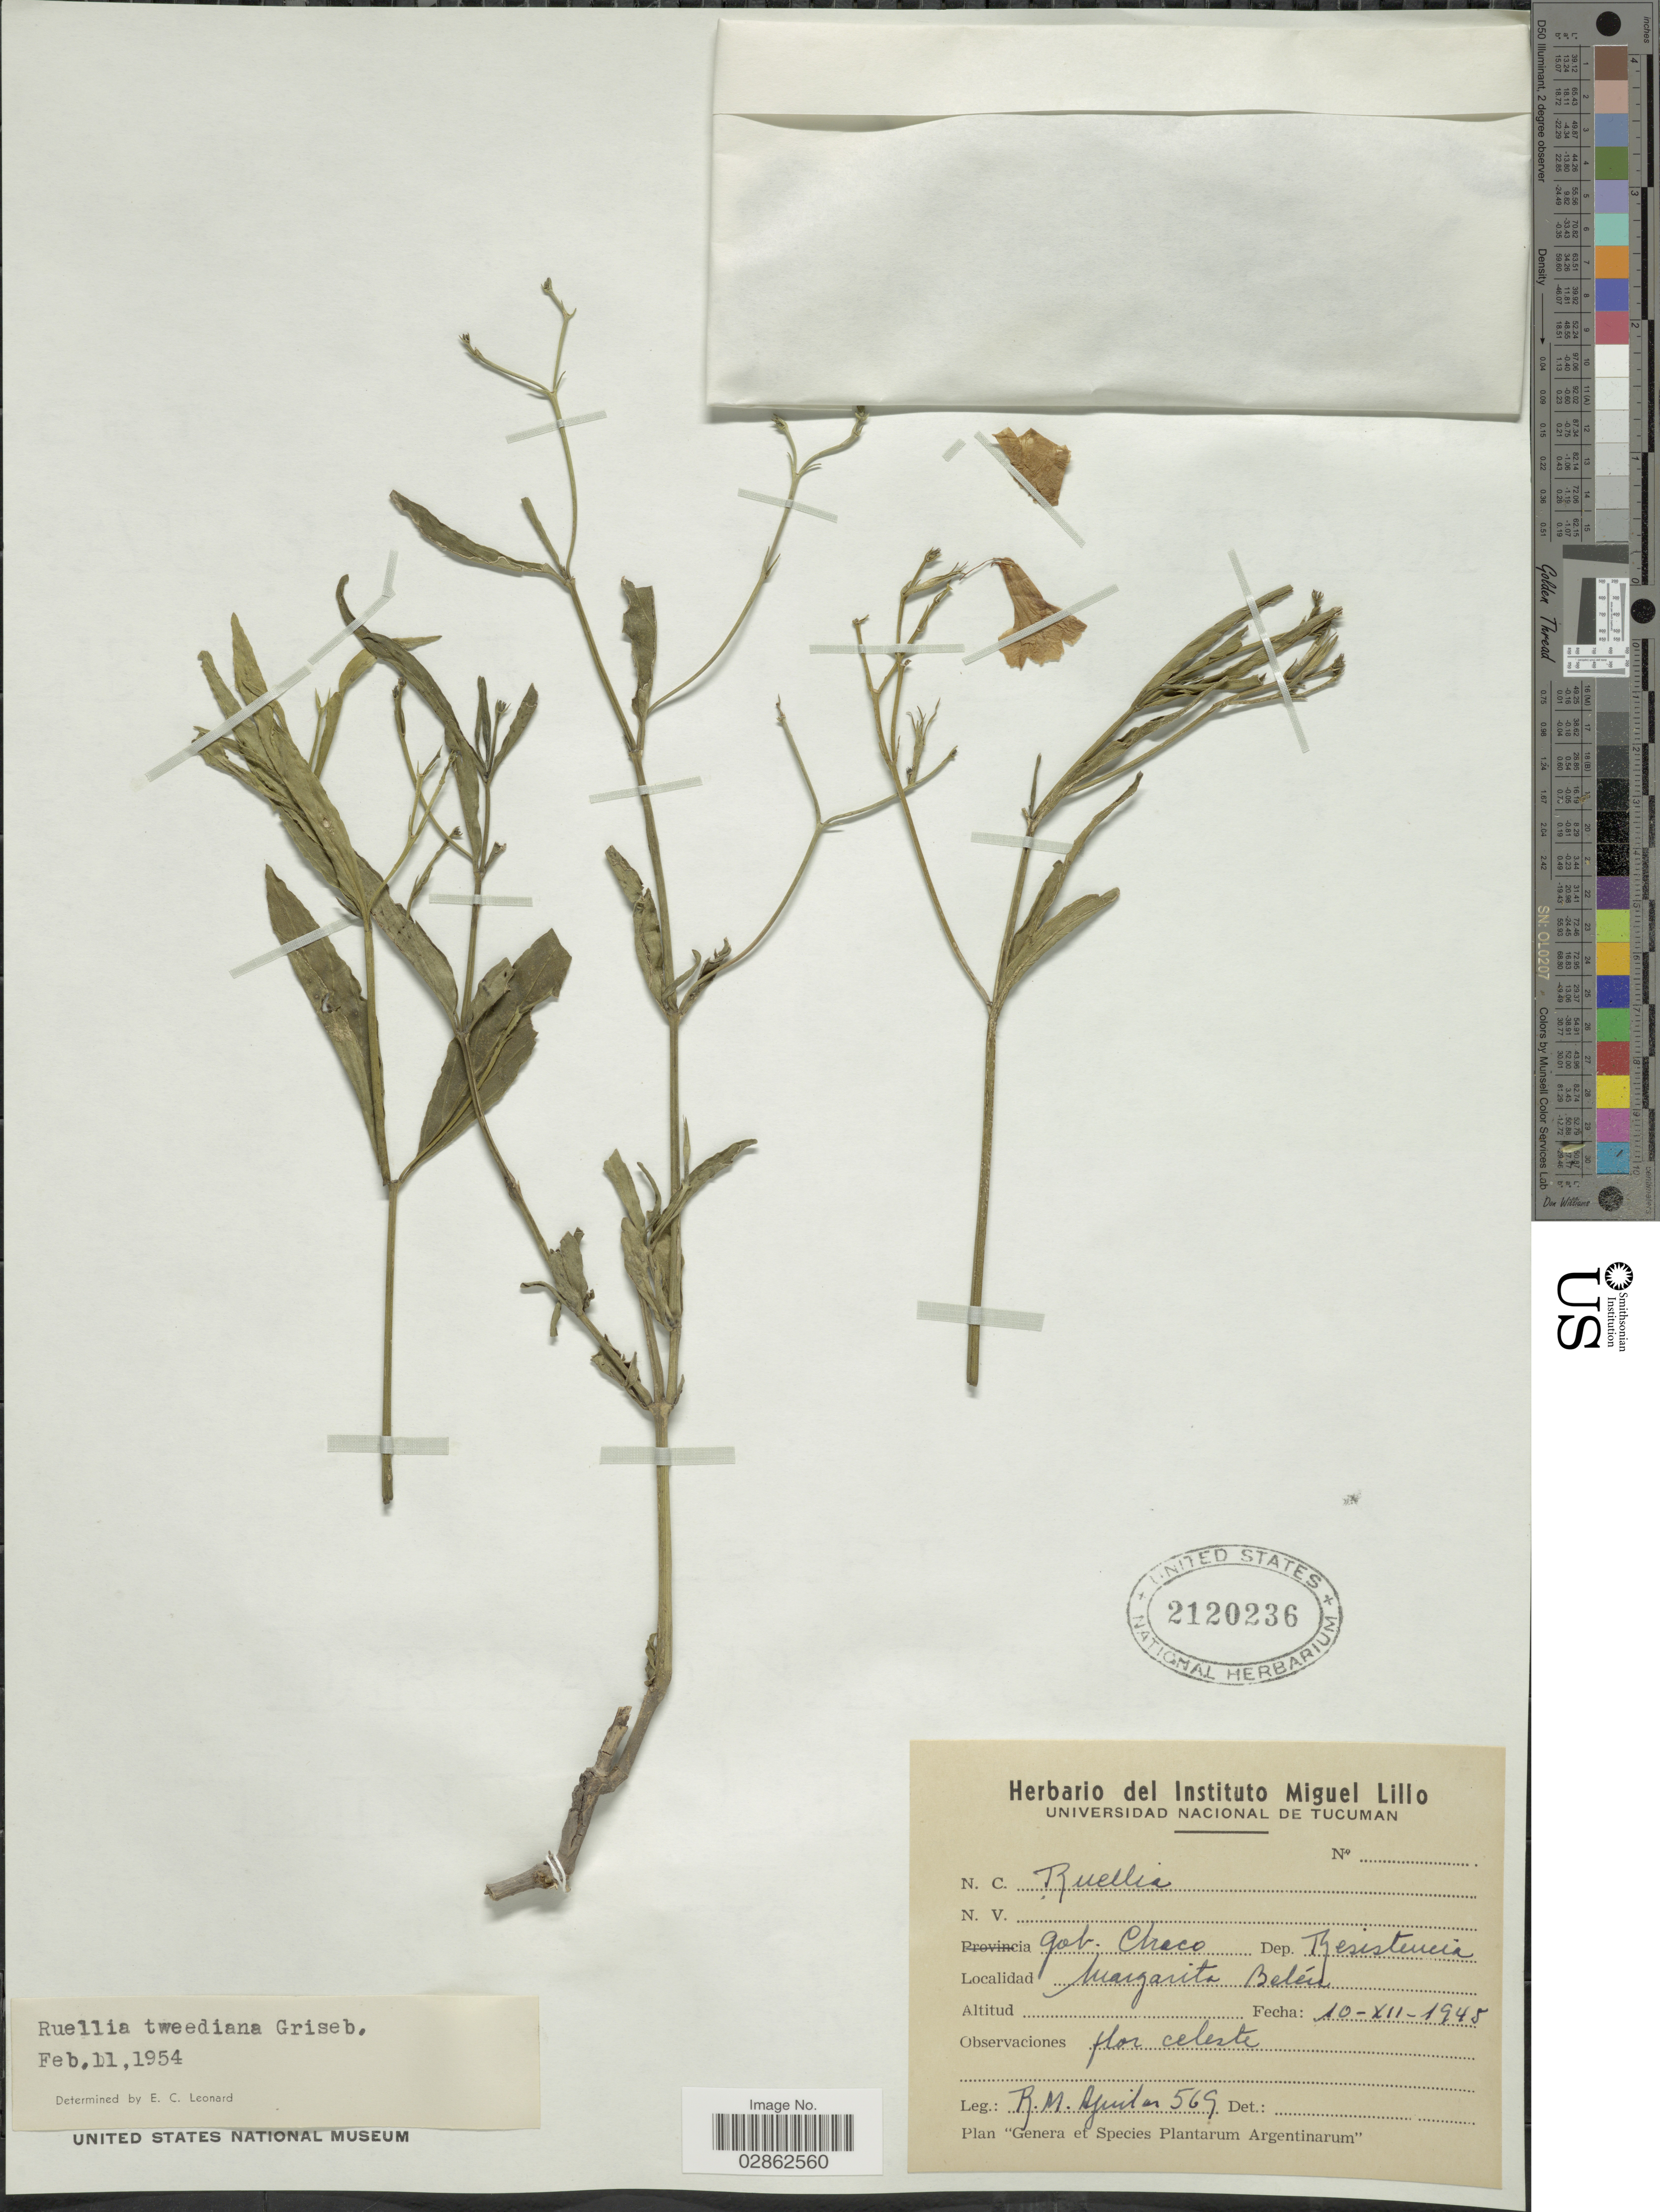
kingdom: Plantae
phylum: Tracheophyta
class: Magnoliopsida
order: Lamiales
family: Acanthaceae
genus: Ruellia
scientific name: Ruellia coerulea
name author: Morong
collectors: R. Aguilar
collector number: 569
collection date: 1945-12-10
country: Argentina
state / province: Chaco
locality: Gob. Chaco. Dep. Resistencia. Margarita Belén.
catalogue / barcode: US 2120236